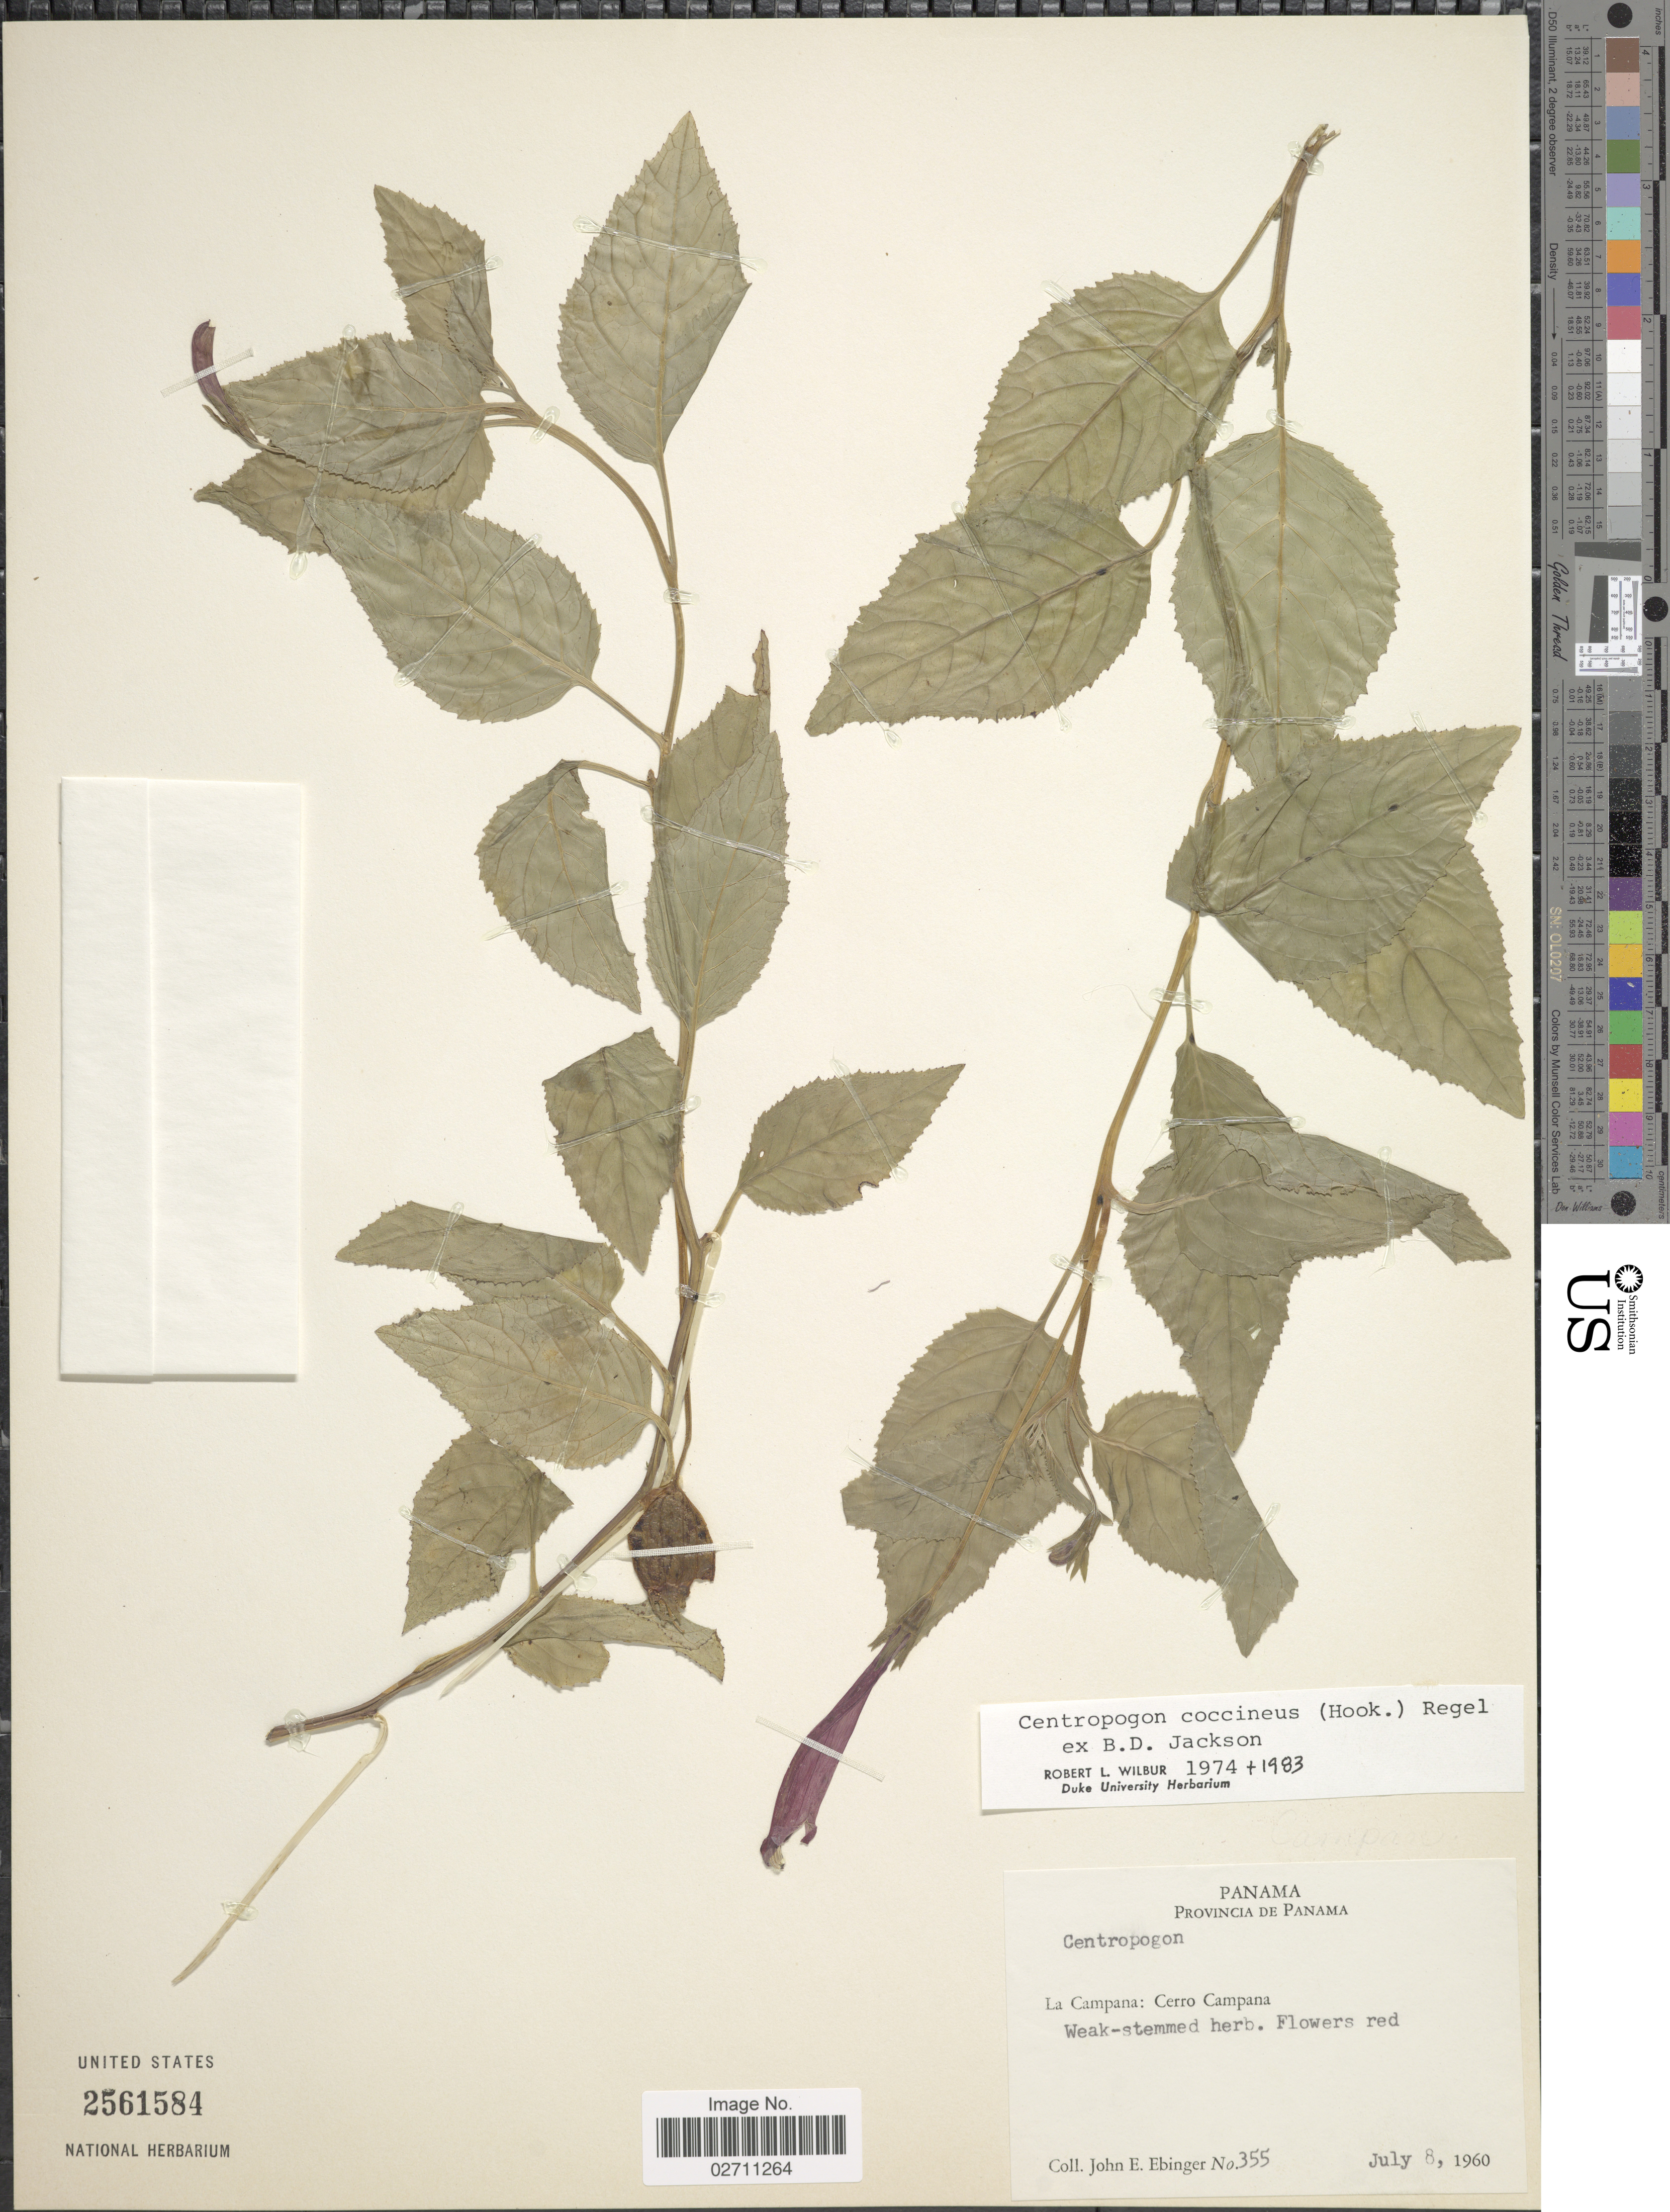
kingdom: Plantae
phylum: Tracheophyta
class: Magnoliopsida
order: Asterales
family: Campanulaceae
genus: Centropogon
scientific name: Centropogon coccineus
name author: (Hook.) Regel ex B.D. Jacks.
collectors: J. Ebinger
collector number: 355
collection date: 1960-07-08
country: Panama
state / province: Panamá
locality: La Campana: Cerro Campana.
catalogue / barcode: US 2561584